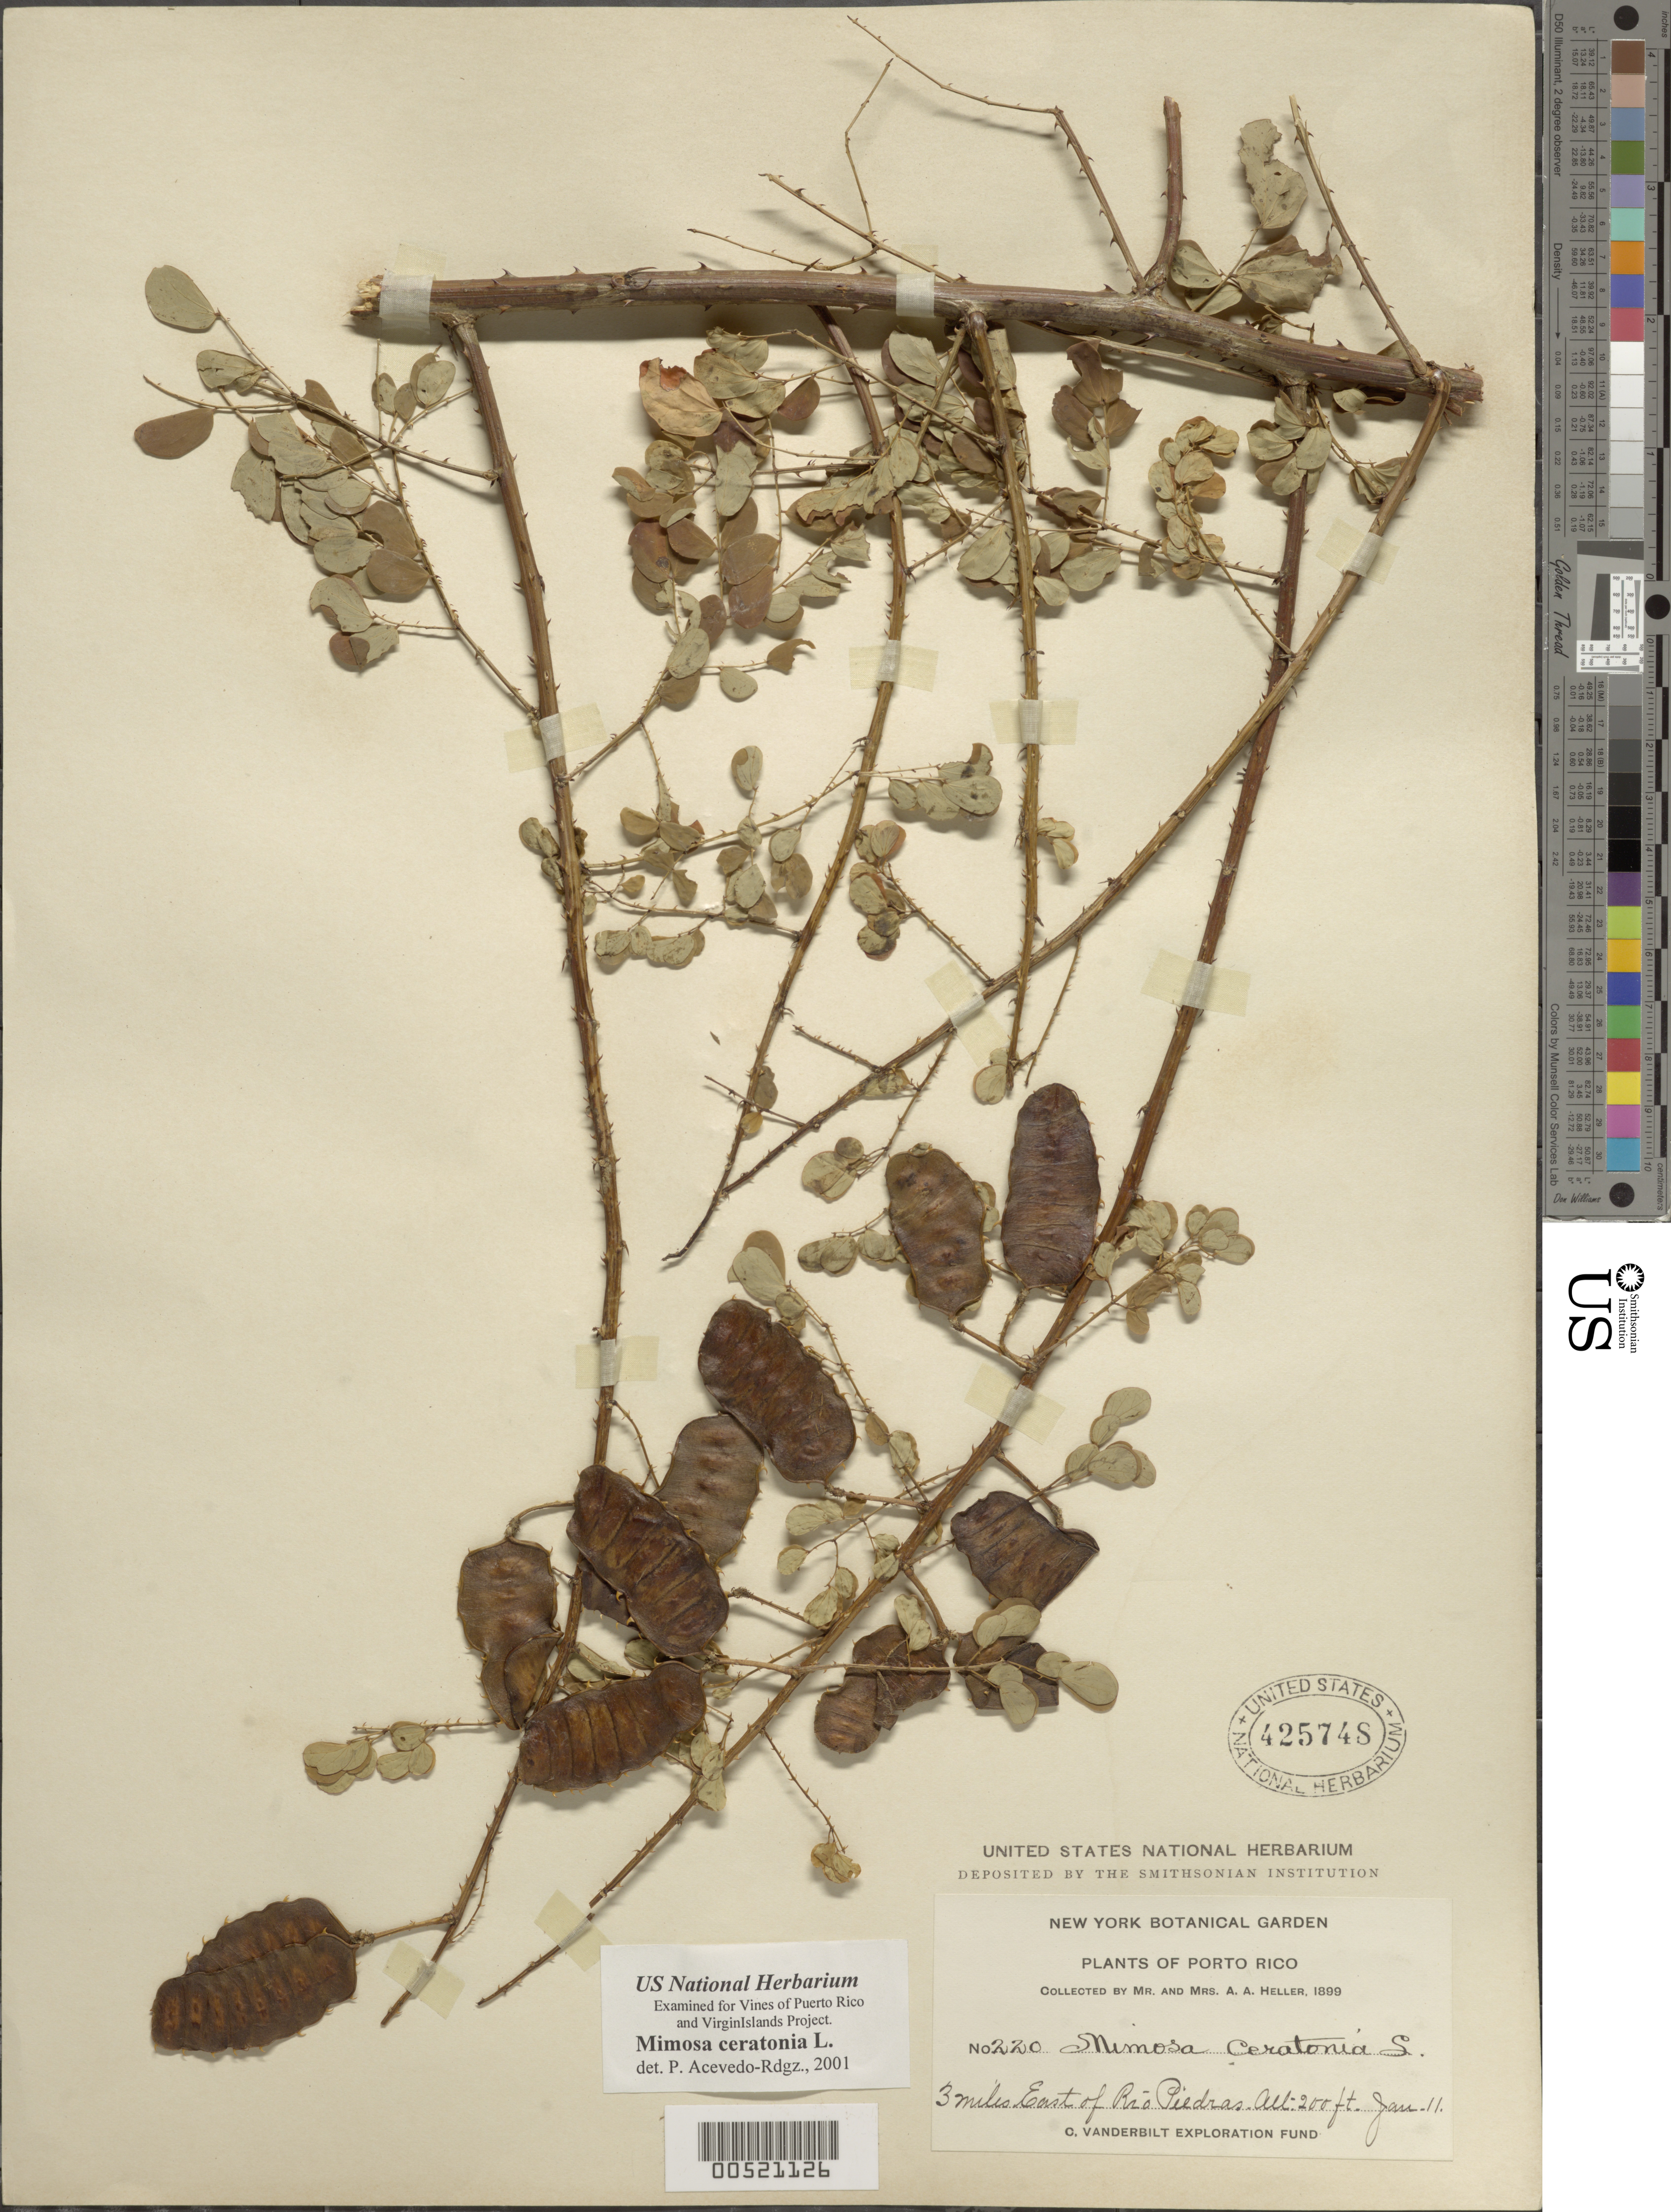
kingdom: Plantae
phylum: Tracheophyta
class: Magnoliopsida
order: Fabales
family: Fabaceae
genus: Mimosa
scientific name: Mimosa ceratonia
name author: L.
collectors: A. A. Heller & E. G. Heller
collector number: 220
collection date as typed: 11 Jan 1899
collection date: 1899-01-11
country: Puerto Rico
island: Greater Antilles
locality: Rio Piedras, 3 mi E of.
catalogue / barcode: US 425748